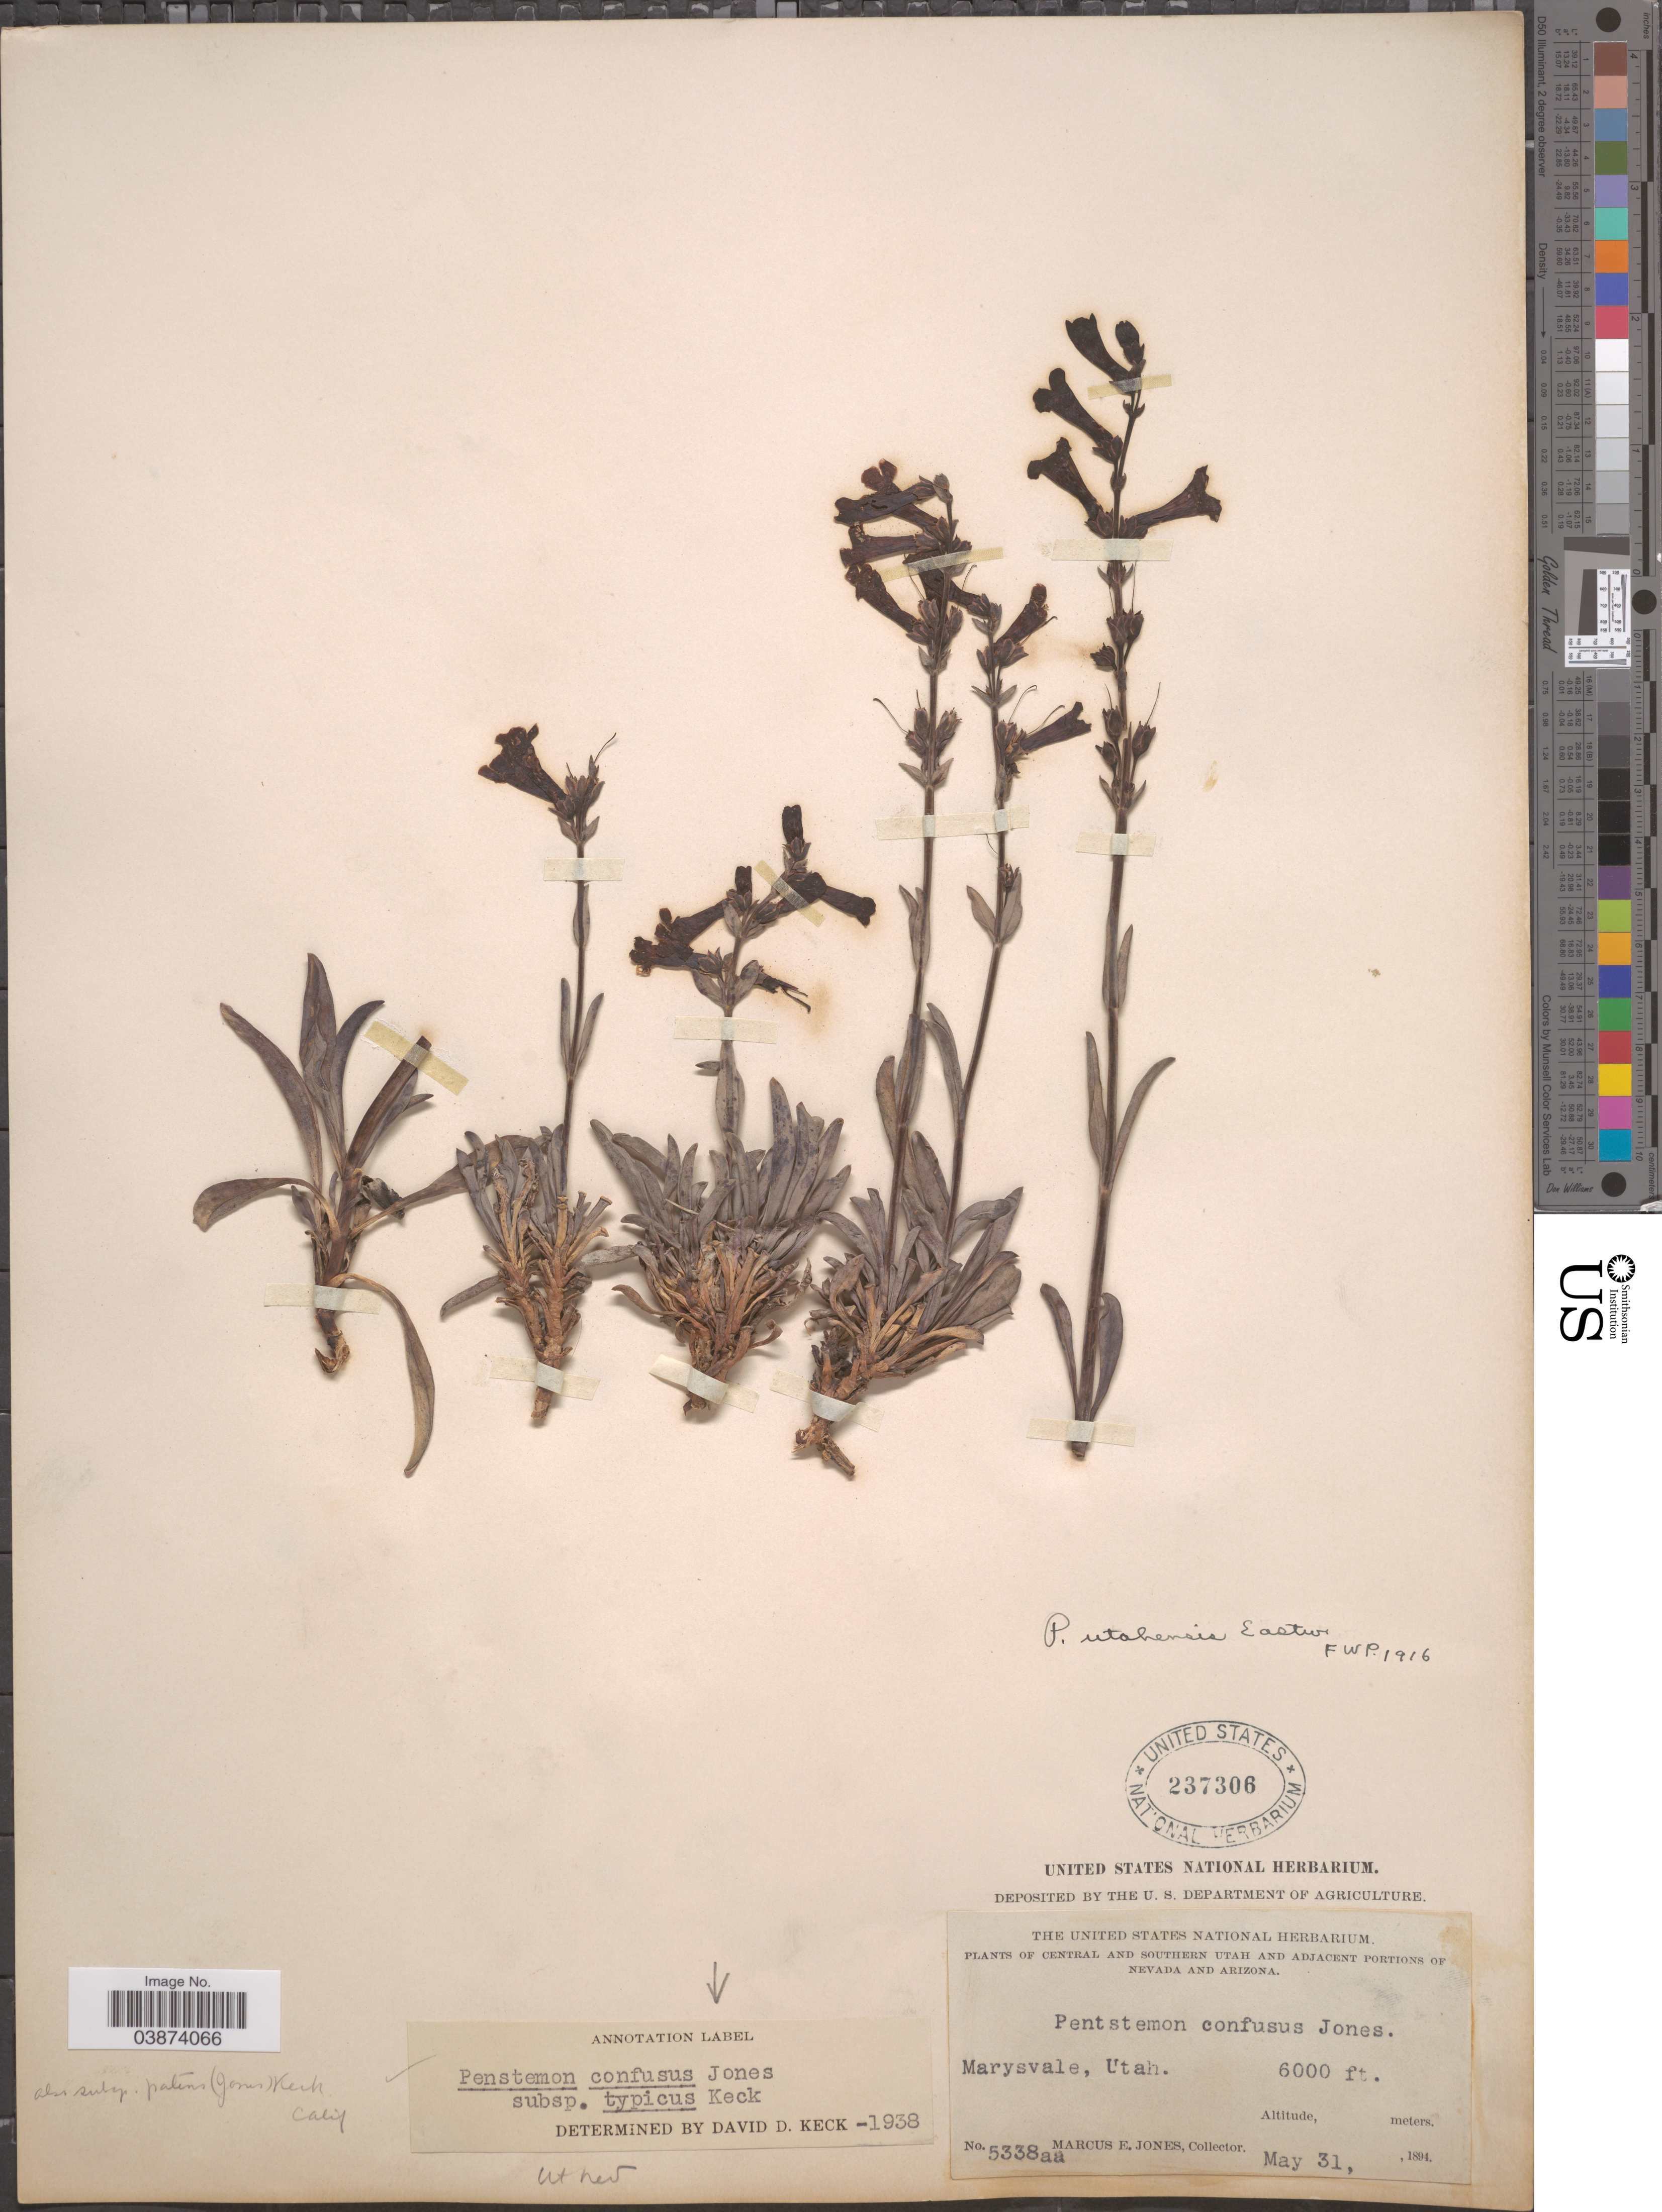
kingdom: Plantae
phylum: Tracheophyta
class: Magnoliopsida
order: Lamiales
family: Plantaginaceae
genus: Penstemon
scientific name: Penstemon confusus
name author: M.E. Jones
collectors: M. E. Jones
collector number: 5338aa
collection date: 1894-05-31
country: United States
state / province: Utah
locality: Central and Southern Utah. Marysvale.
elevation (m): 1829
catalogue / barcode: US 237306